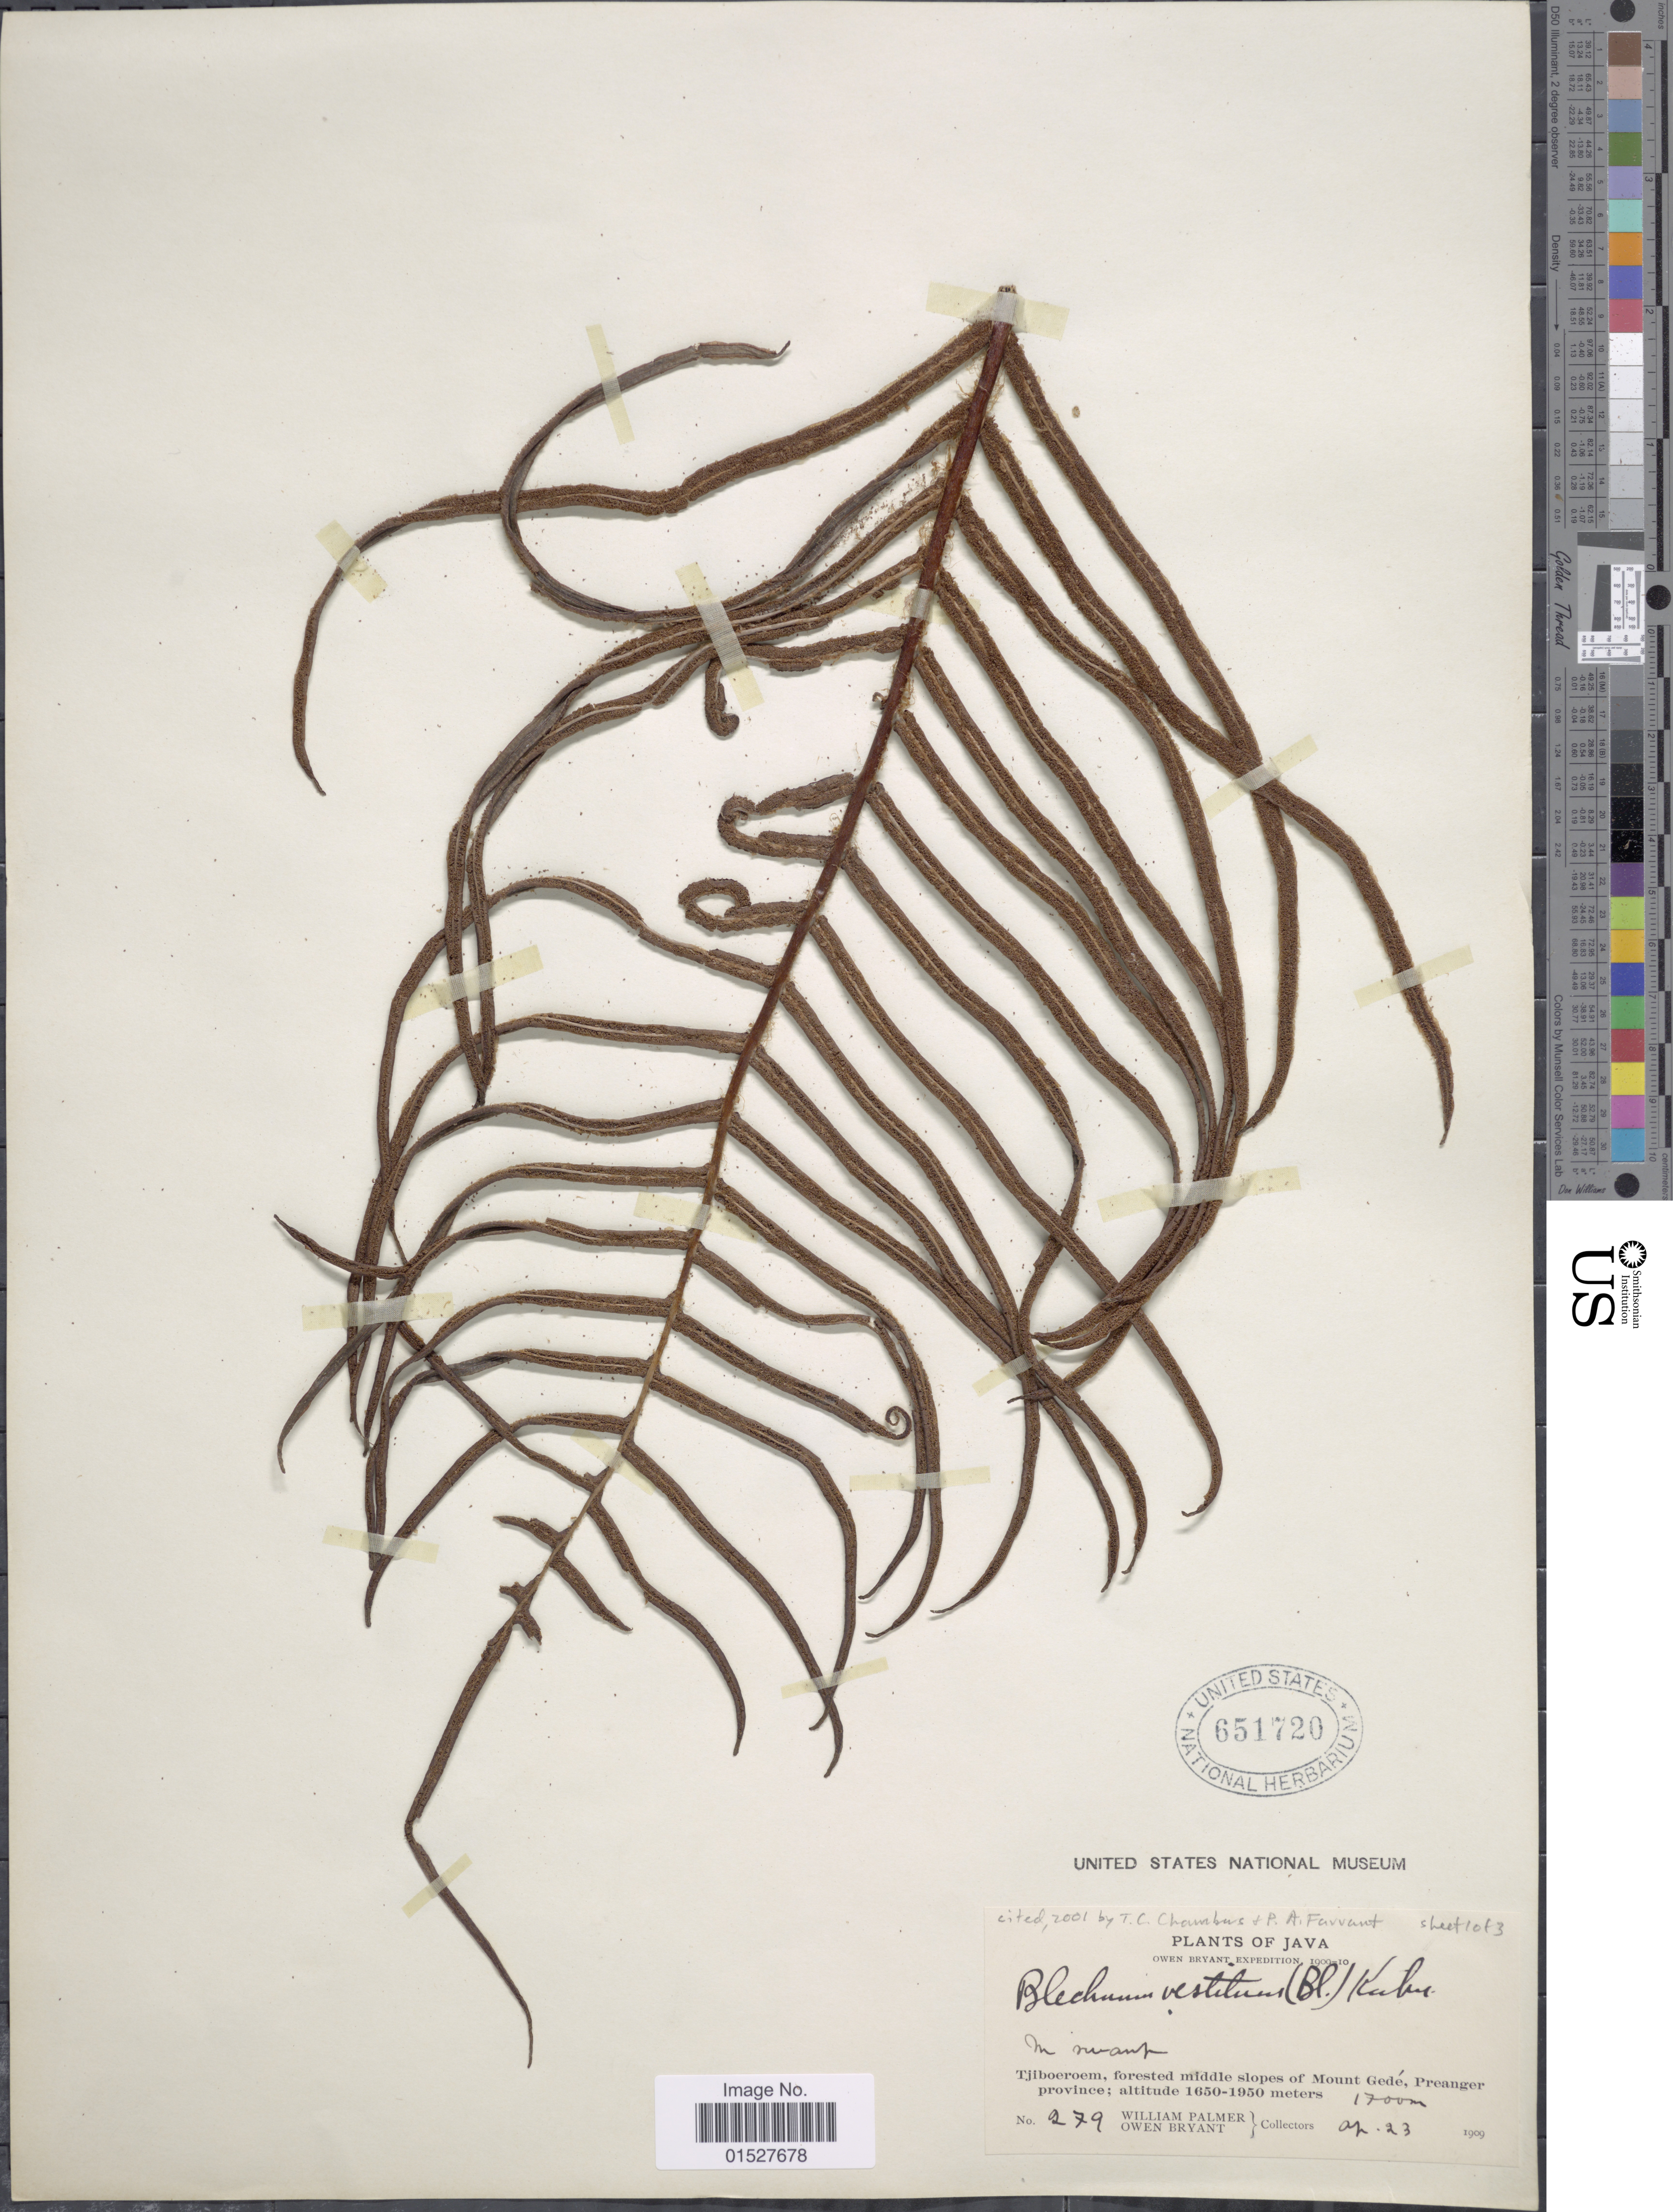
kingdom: Plantae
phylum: Tracheophyta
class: Polypodiopsida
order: Polypodiales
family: Blechnaceae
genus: Blechnum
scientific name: Blechnum vestitum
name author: (Blume) Kuhn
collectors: W. Palmer & O. Bryant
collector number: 279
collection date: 1909-04-23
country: Indonesia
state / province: Java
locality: Tjiboeroem, forested middle slopes of Mount Gede, Preanger province.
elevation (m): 1700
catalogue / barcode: US 651720